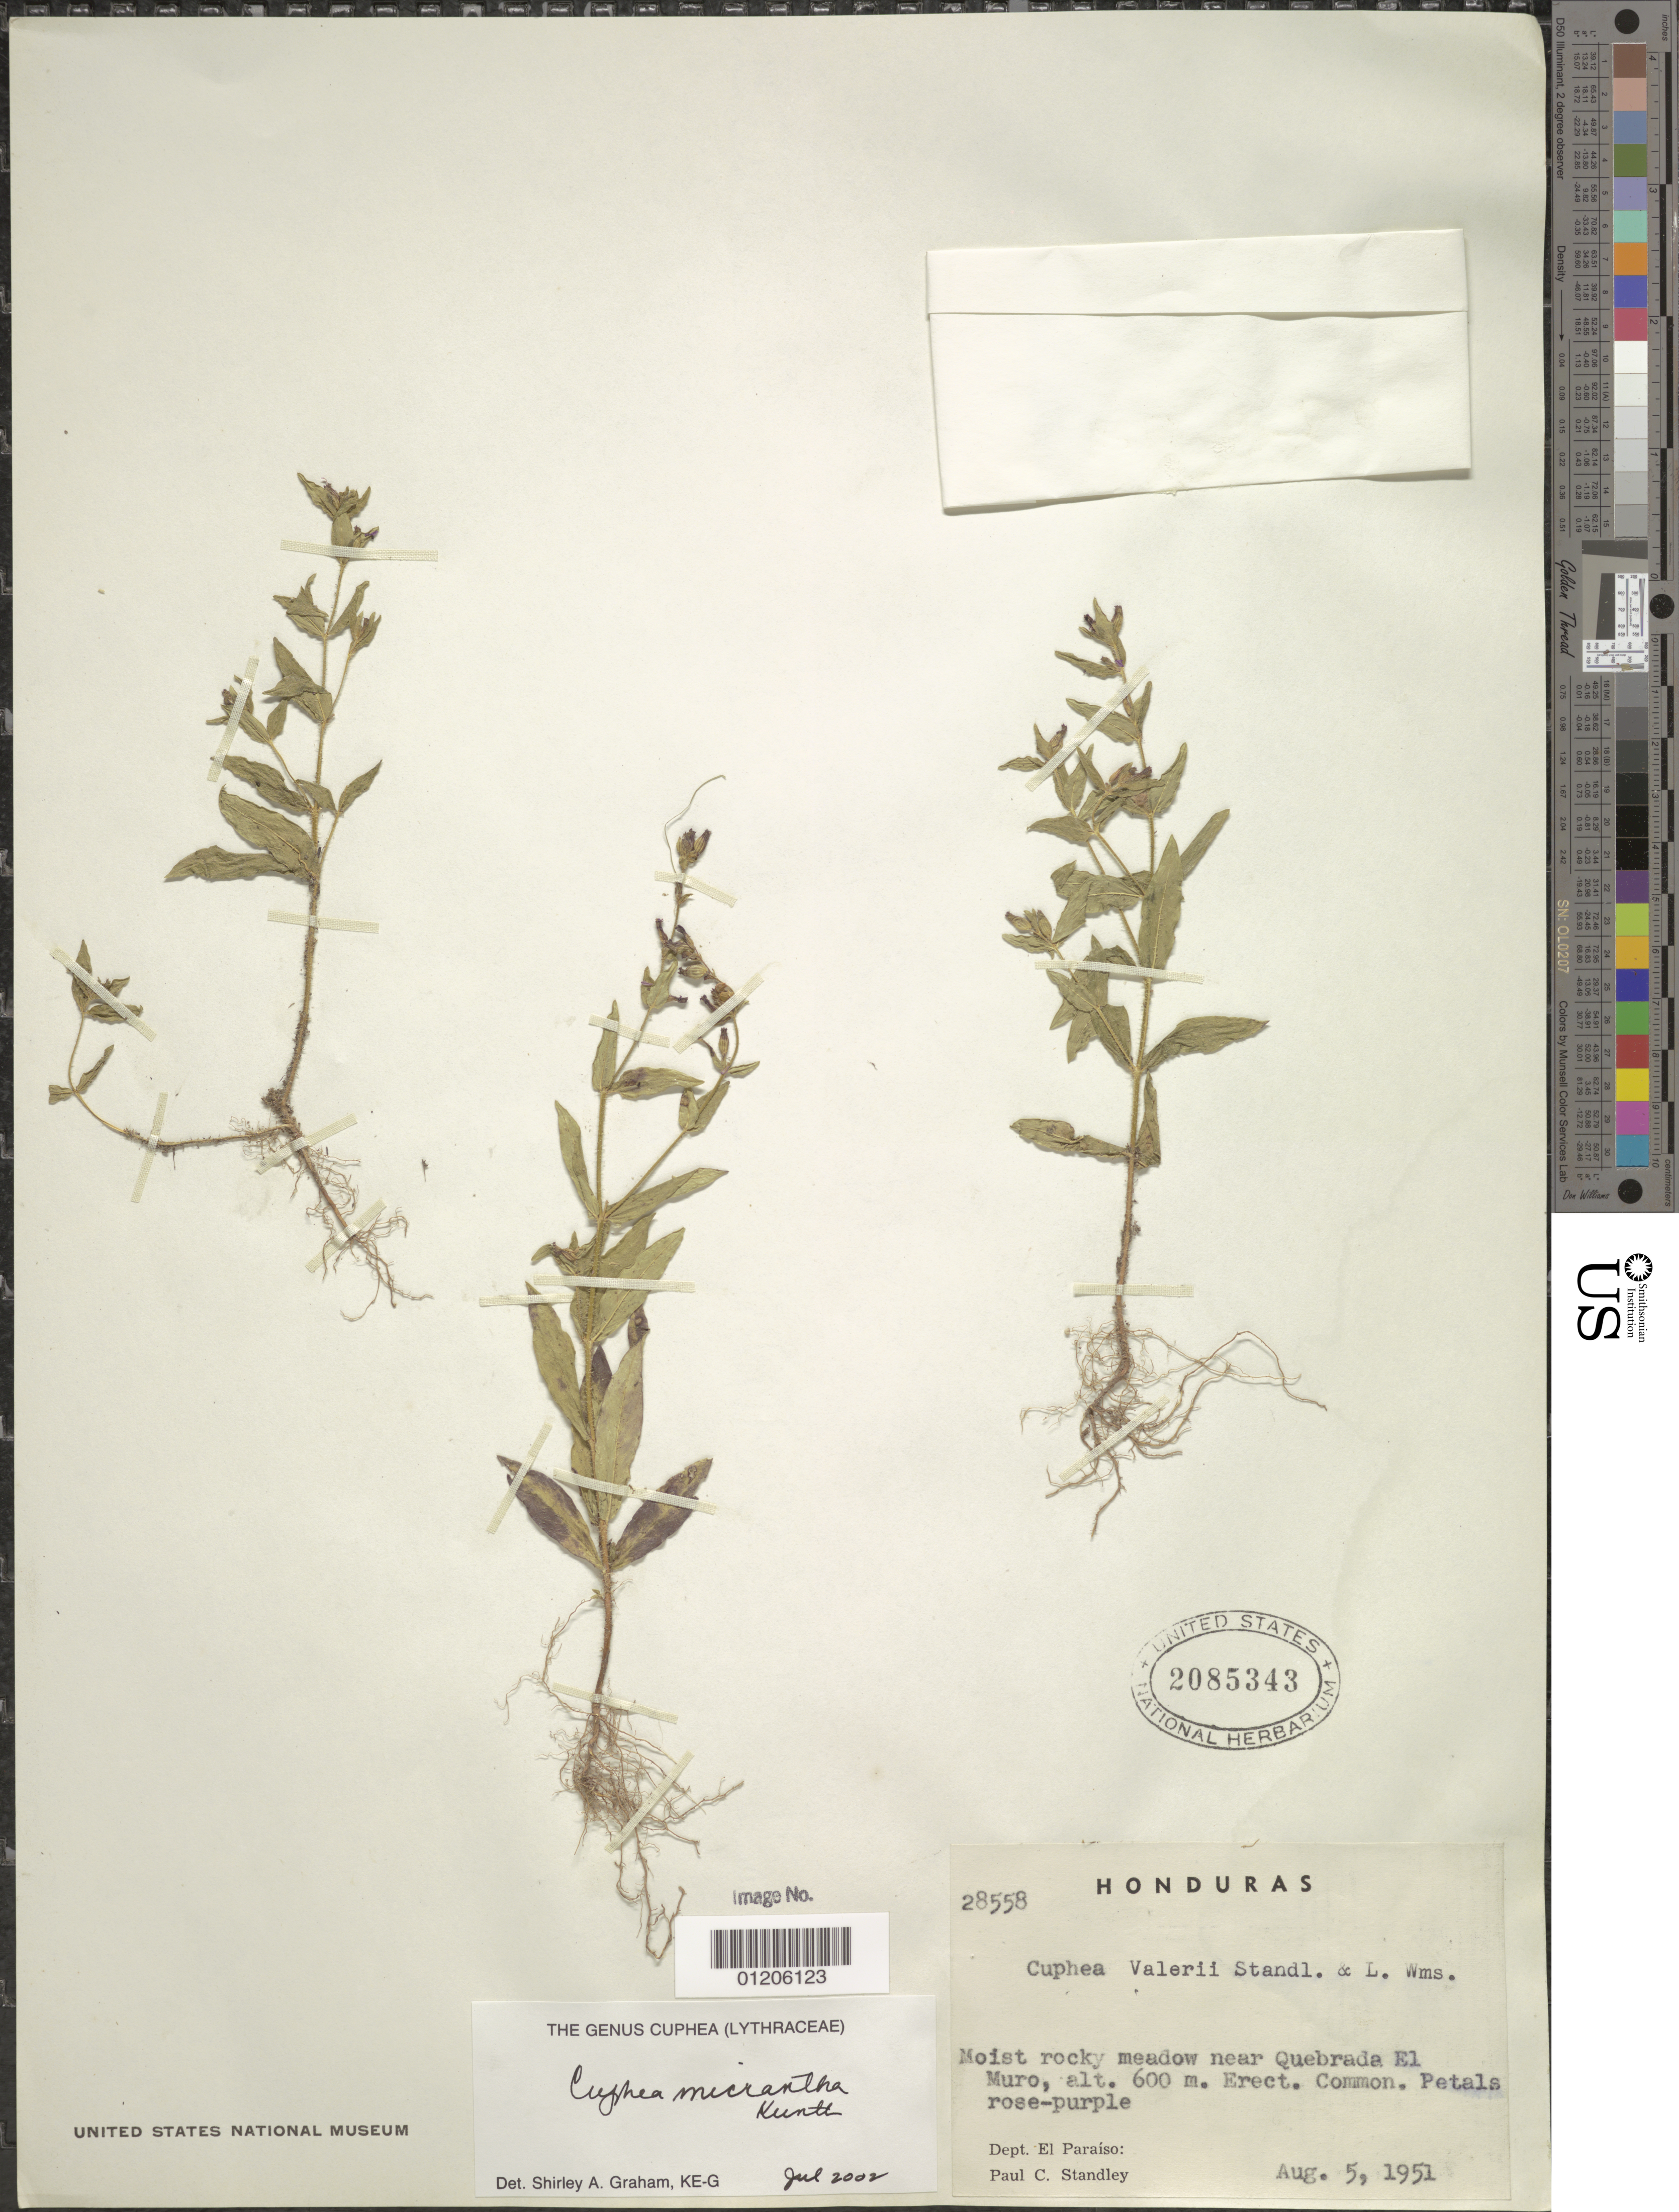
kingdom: Plantae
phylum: Tracheophyta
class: Magnoliopsida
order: Myrtales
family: Lythraceae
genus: Cuphea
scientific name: Cuphea micrantha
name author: Kunth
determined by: Graham, S.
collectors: P. C. Standley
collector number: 28558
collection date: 1951-08-05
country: Honduras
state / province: El Paraíso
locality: meadow near El Quebrada El Muro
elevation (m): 600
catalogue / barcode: US 2085343